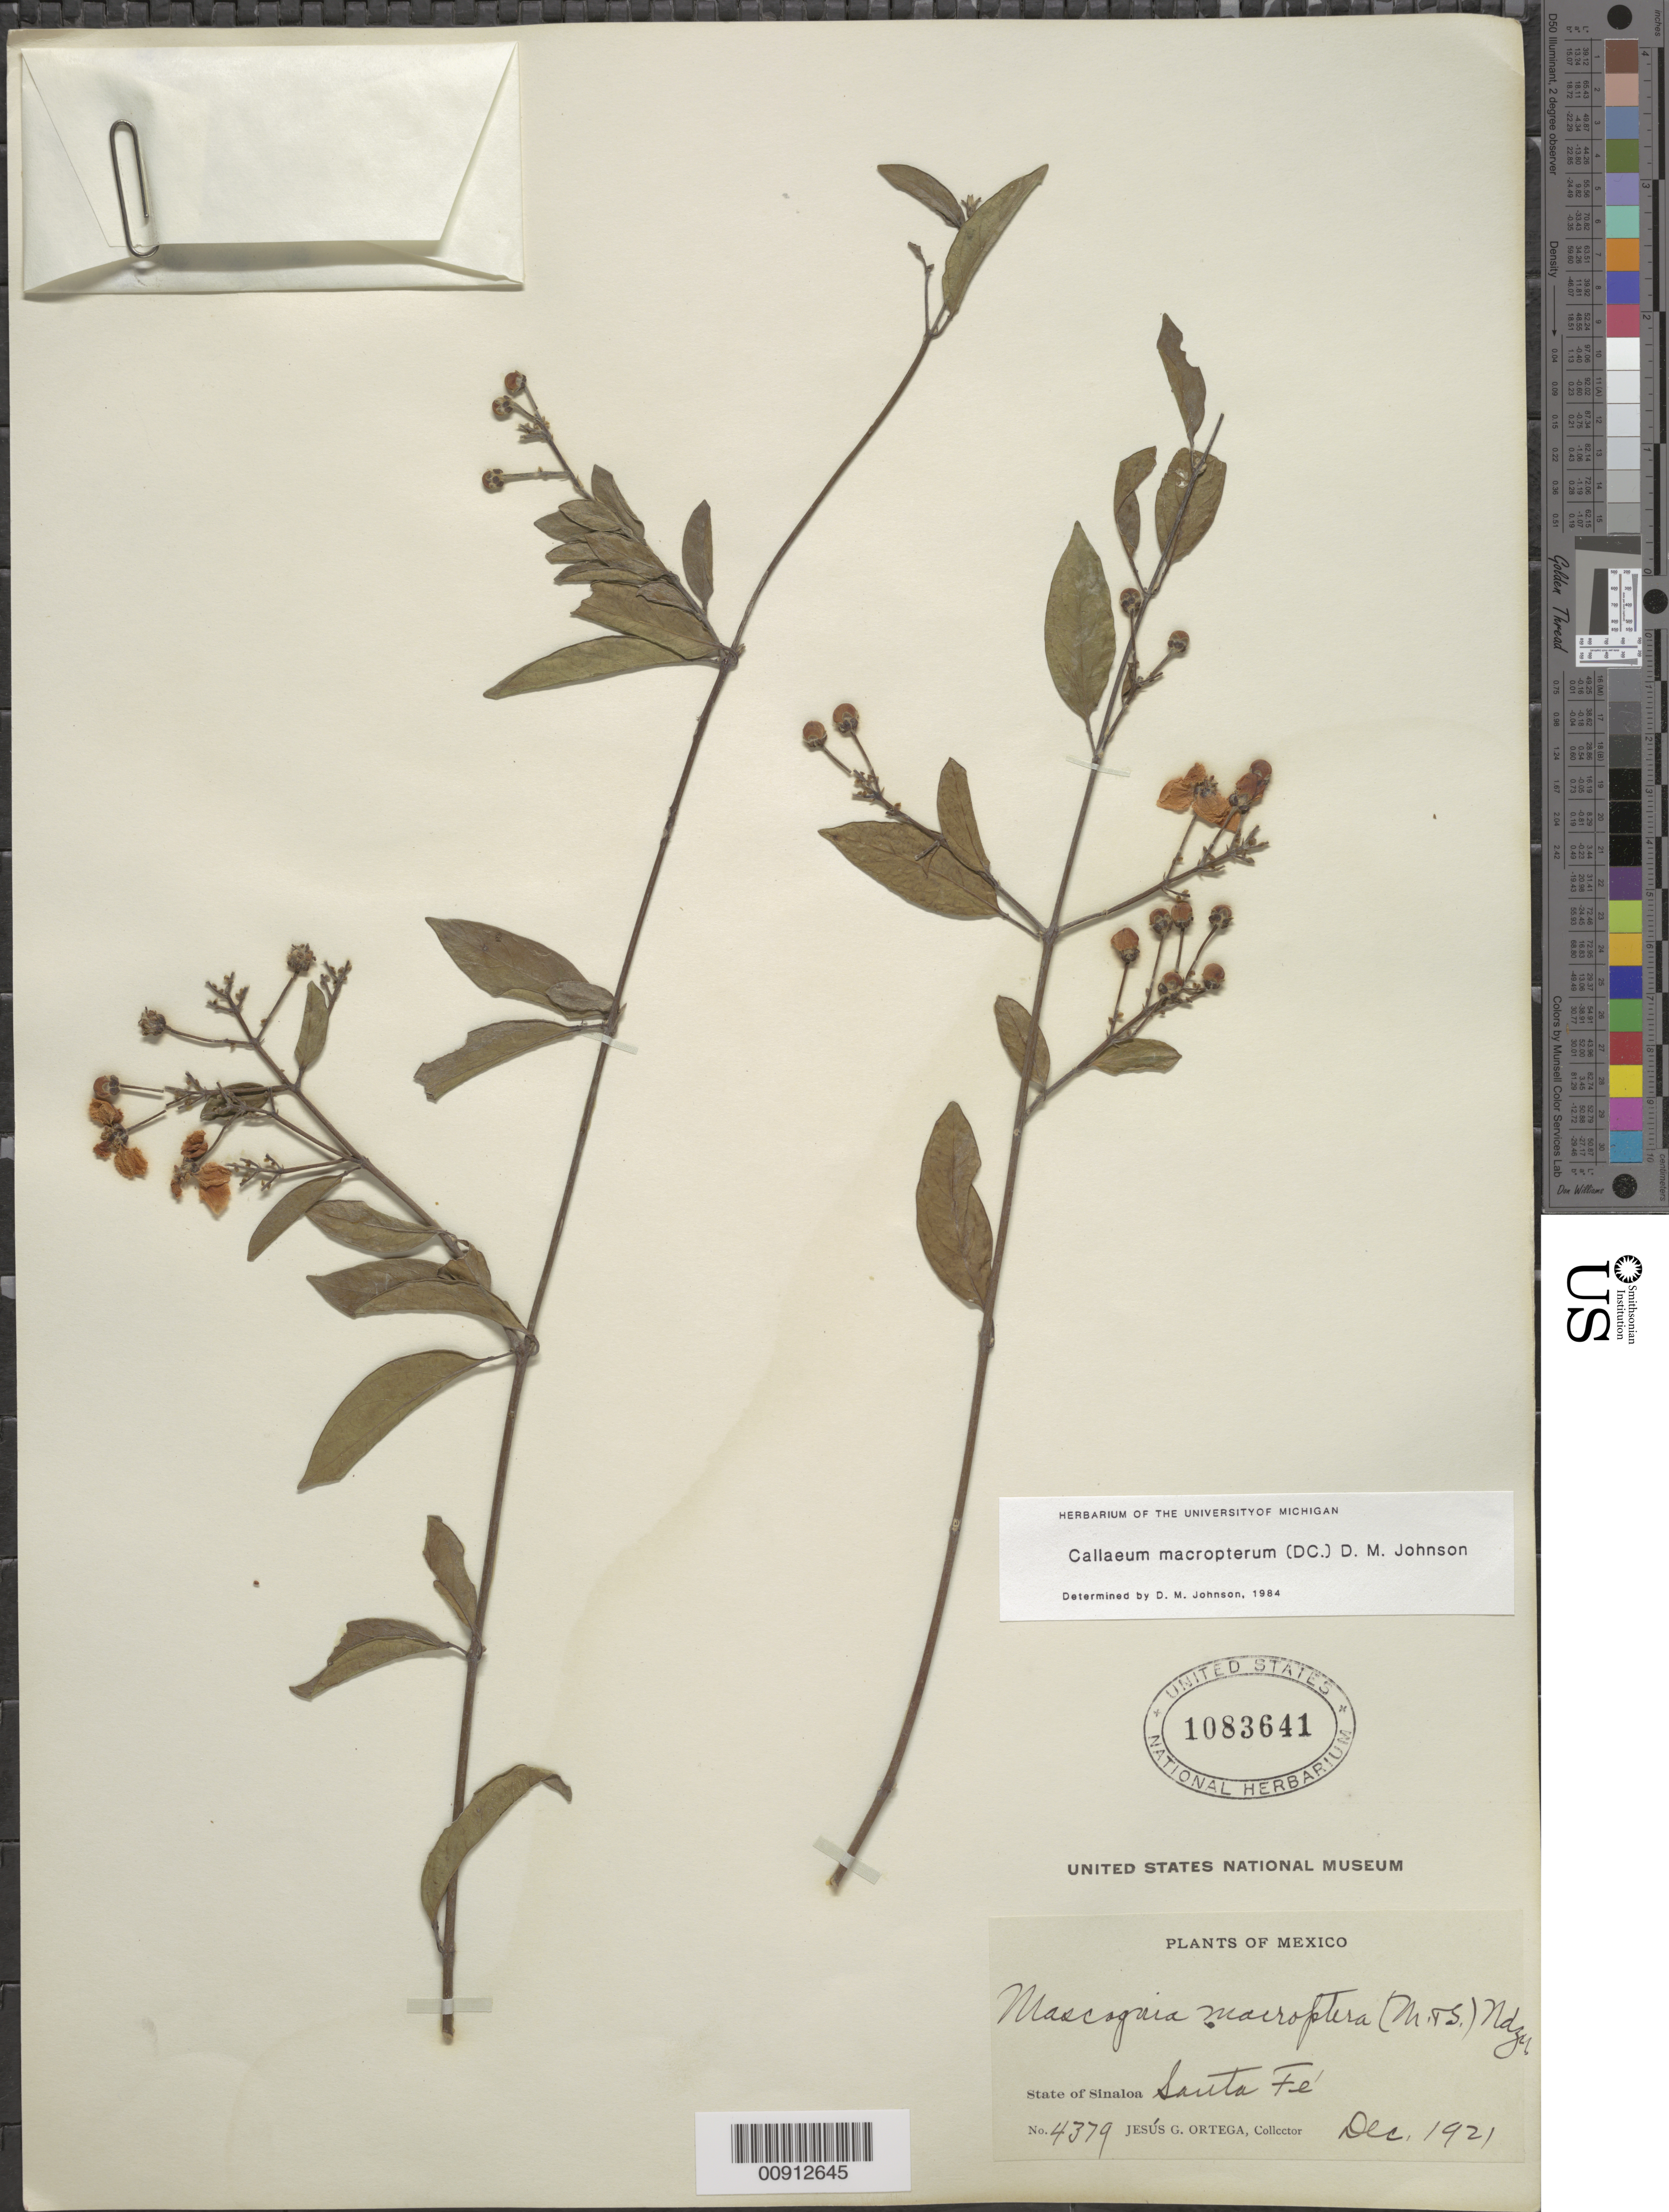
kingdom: Plantae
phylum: Tracheophyta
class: Magnoliopsida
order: Malpighiales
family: Malpighiaceae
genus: Callaeum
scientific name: Callaeum macropterum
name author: (Moc. & Sessé ex DC.) D.M. Johnson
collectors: J. Ortega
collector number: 4379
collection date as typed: Dec 1921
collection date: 1921-12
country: Mexico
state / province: Sinaloa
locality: State of Sinaloa: Santa Fé.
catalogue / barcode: US 1083641